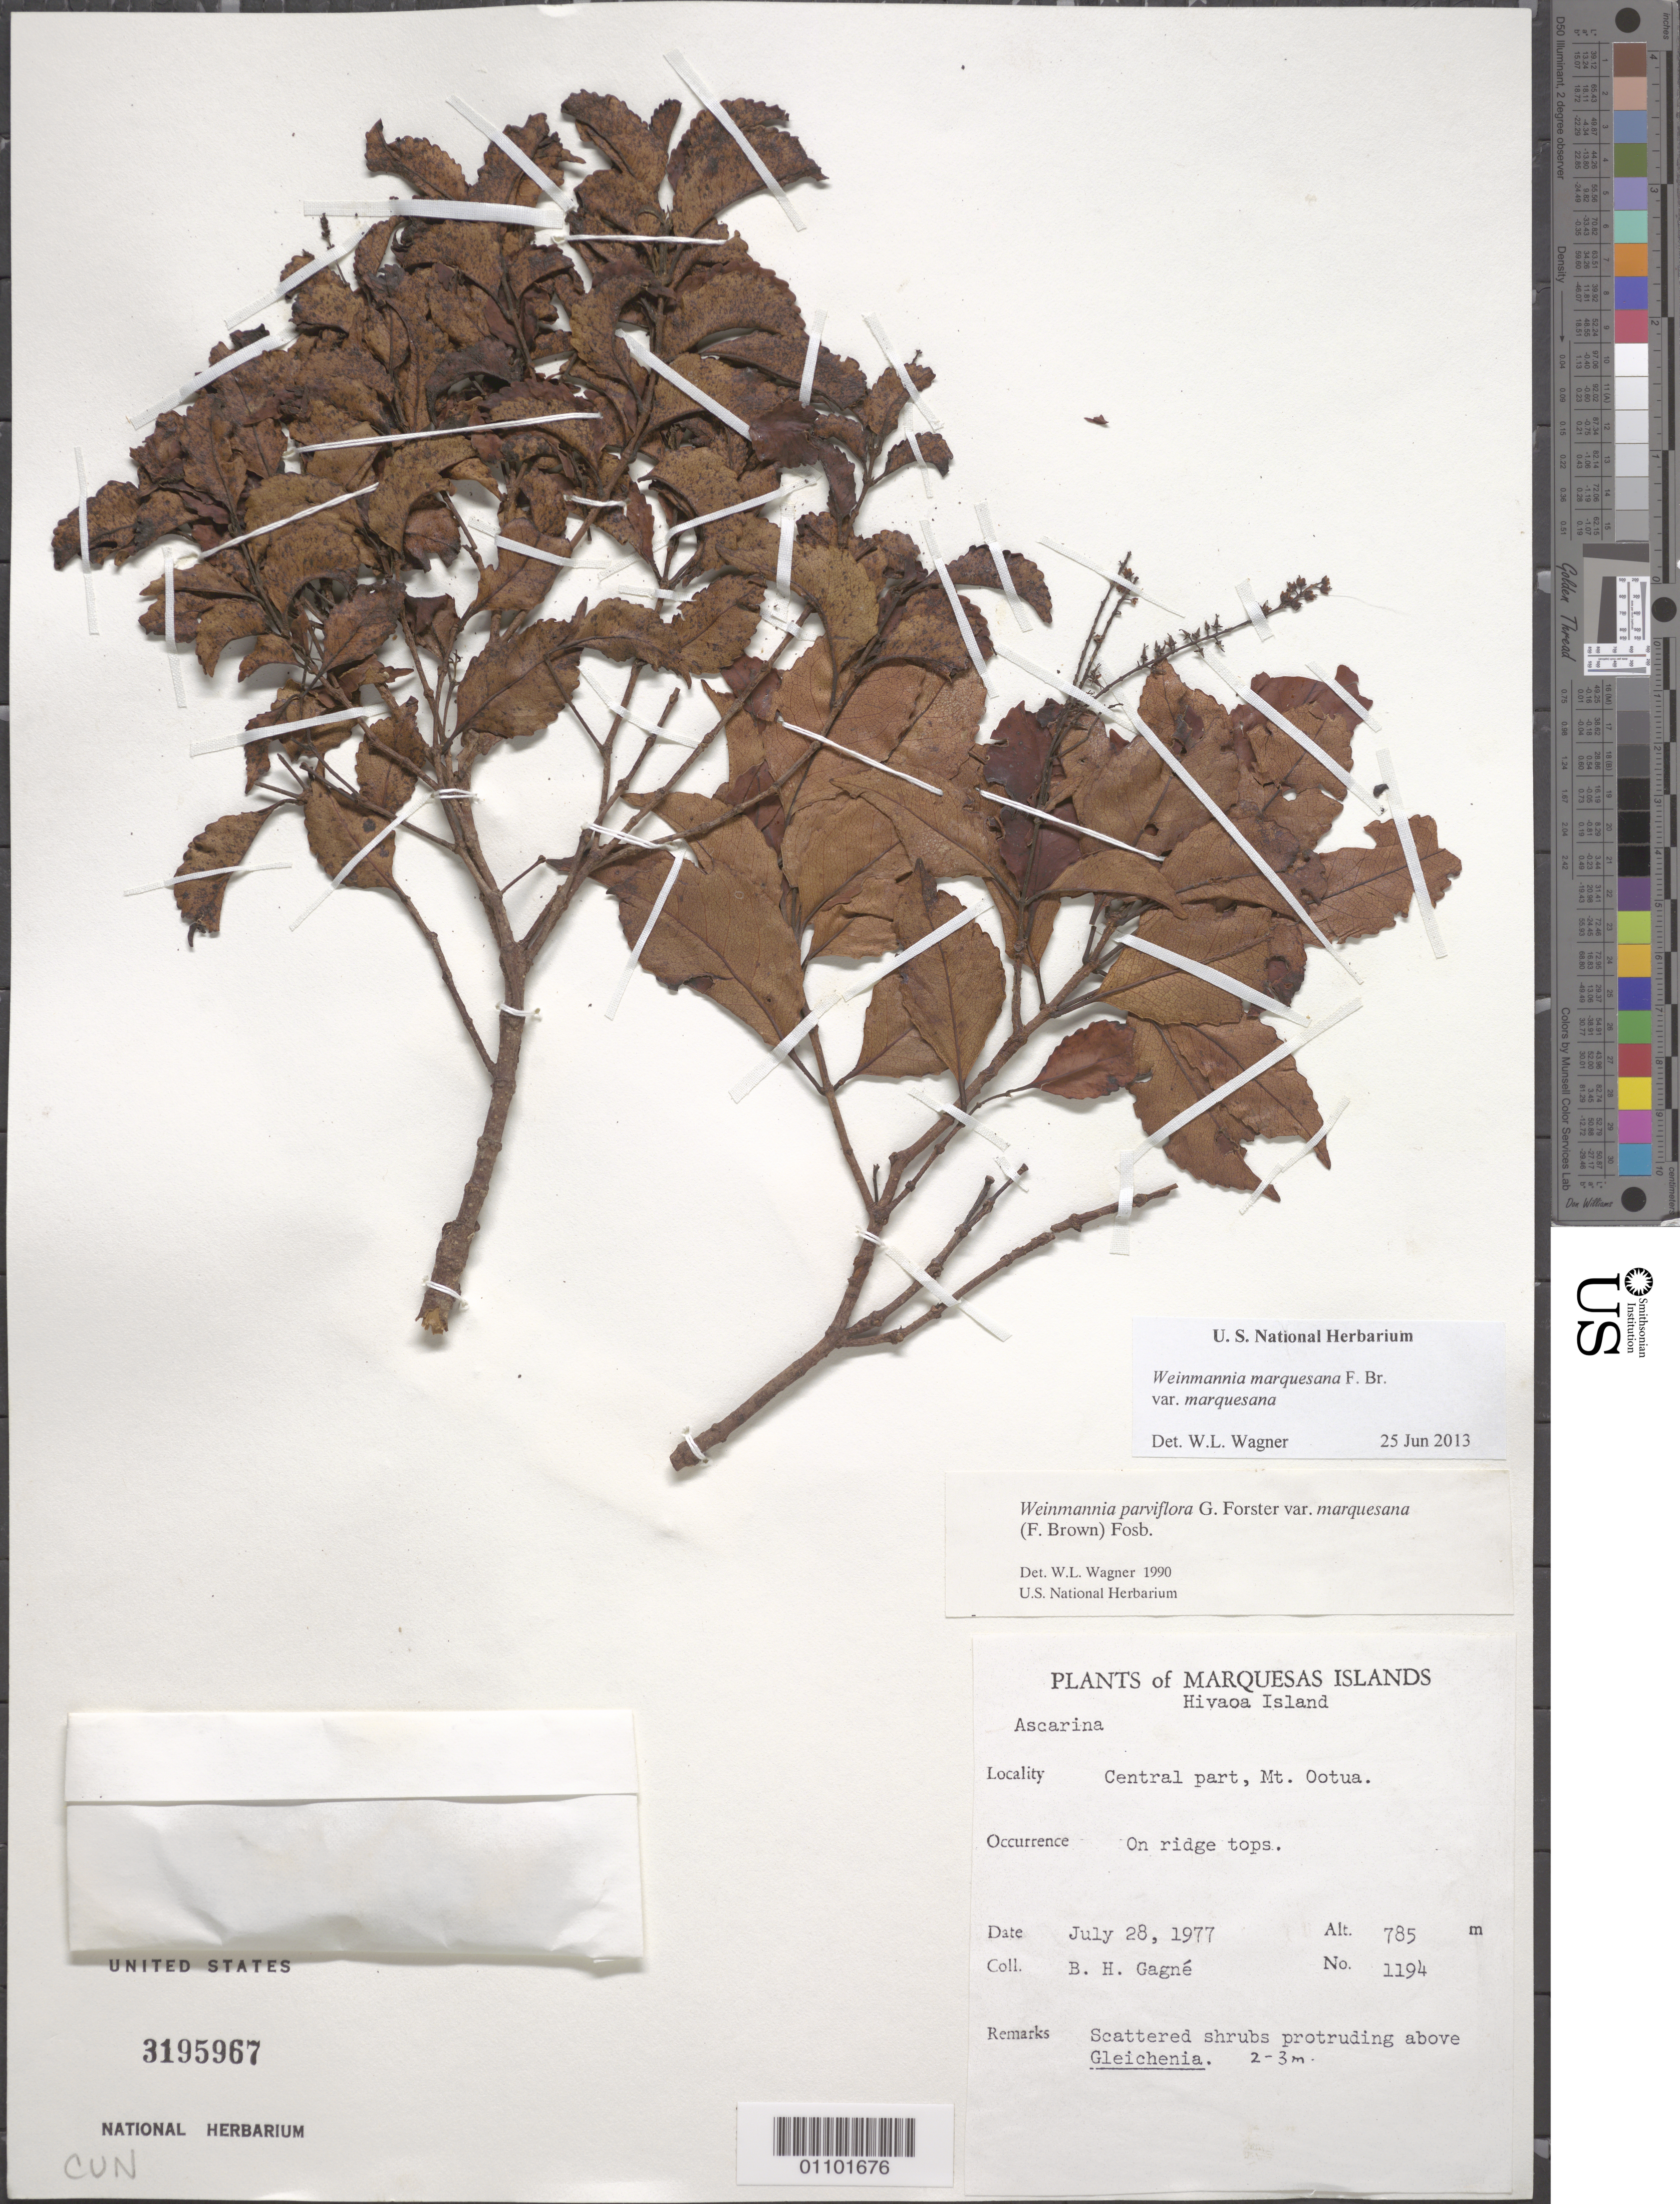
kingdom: Plantae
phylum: Tracheophyta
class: Magnoliopsida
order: Oxalidales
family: Cunoniaceae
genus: Pterophylla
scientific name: Pterophylla marquesana var. marquesana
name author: (F. Br.) Pillon & H.C. Hopkins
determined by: Wagner, W. L., (BOT), Smithsonian Institution - National Museum of Natural History (UNITED STATES)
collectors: B. H. Gagné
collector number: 1194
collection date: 1977-07-28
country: French Polynesia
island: Hiva Oa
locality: Mt. Ootua, central part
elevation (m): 785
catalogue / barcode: US 3195967